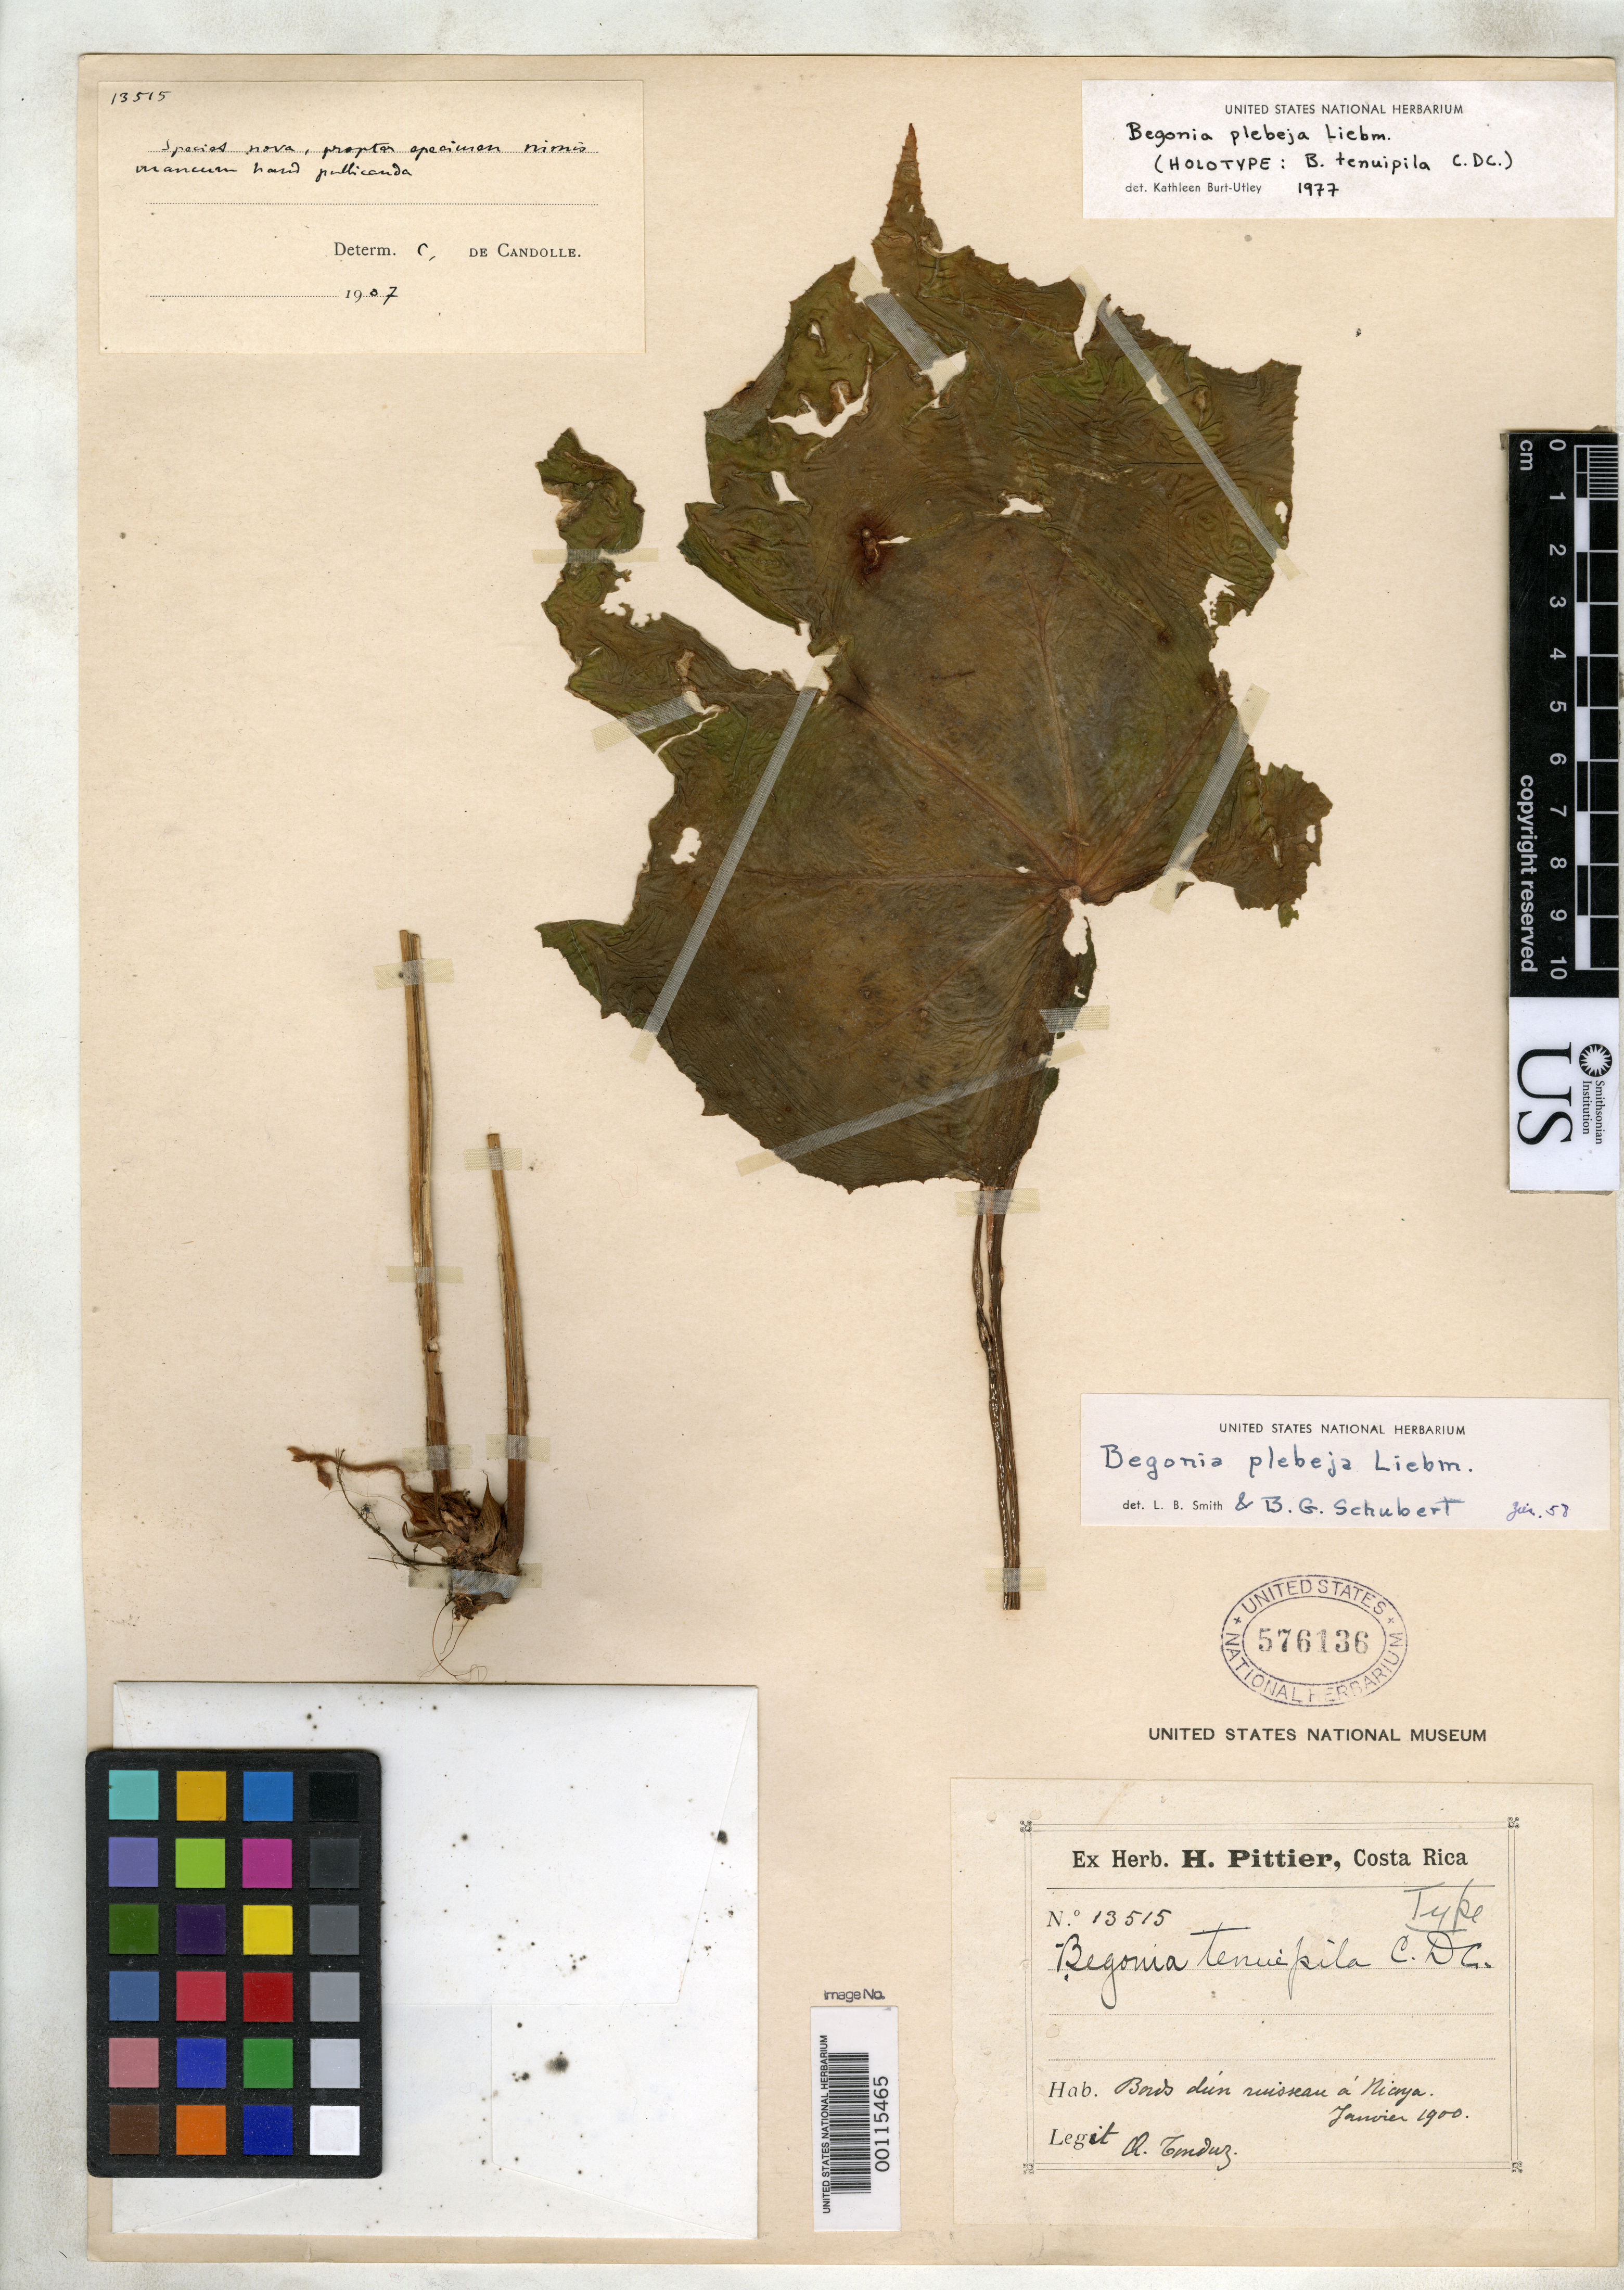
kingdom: Plantae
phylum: Tracheophyta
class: Magnoliopsida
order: Cucurbitales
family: Begoniaceae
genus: Begonia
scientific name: Begonia tenuipila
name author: C. DC.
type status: Holotype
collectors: A. Tonduz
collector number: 13515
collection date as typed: Jan 1900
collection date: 1900-01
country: Costa Rica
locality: Nicoya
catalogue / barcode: US 576136